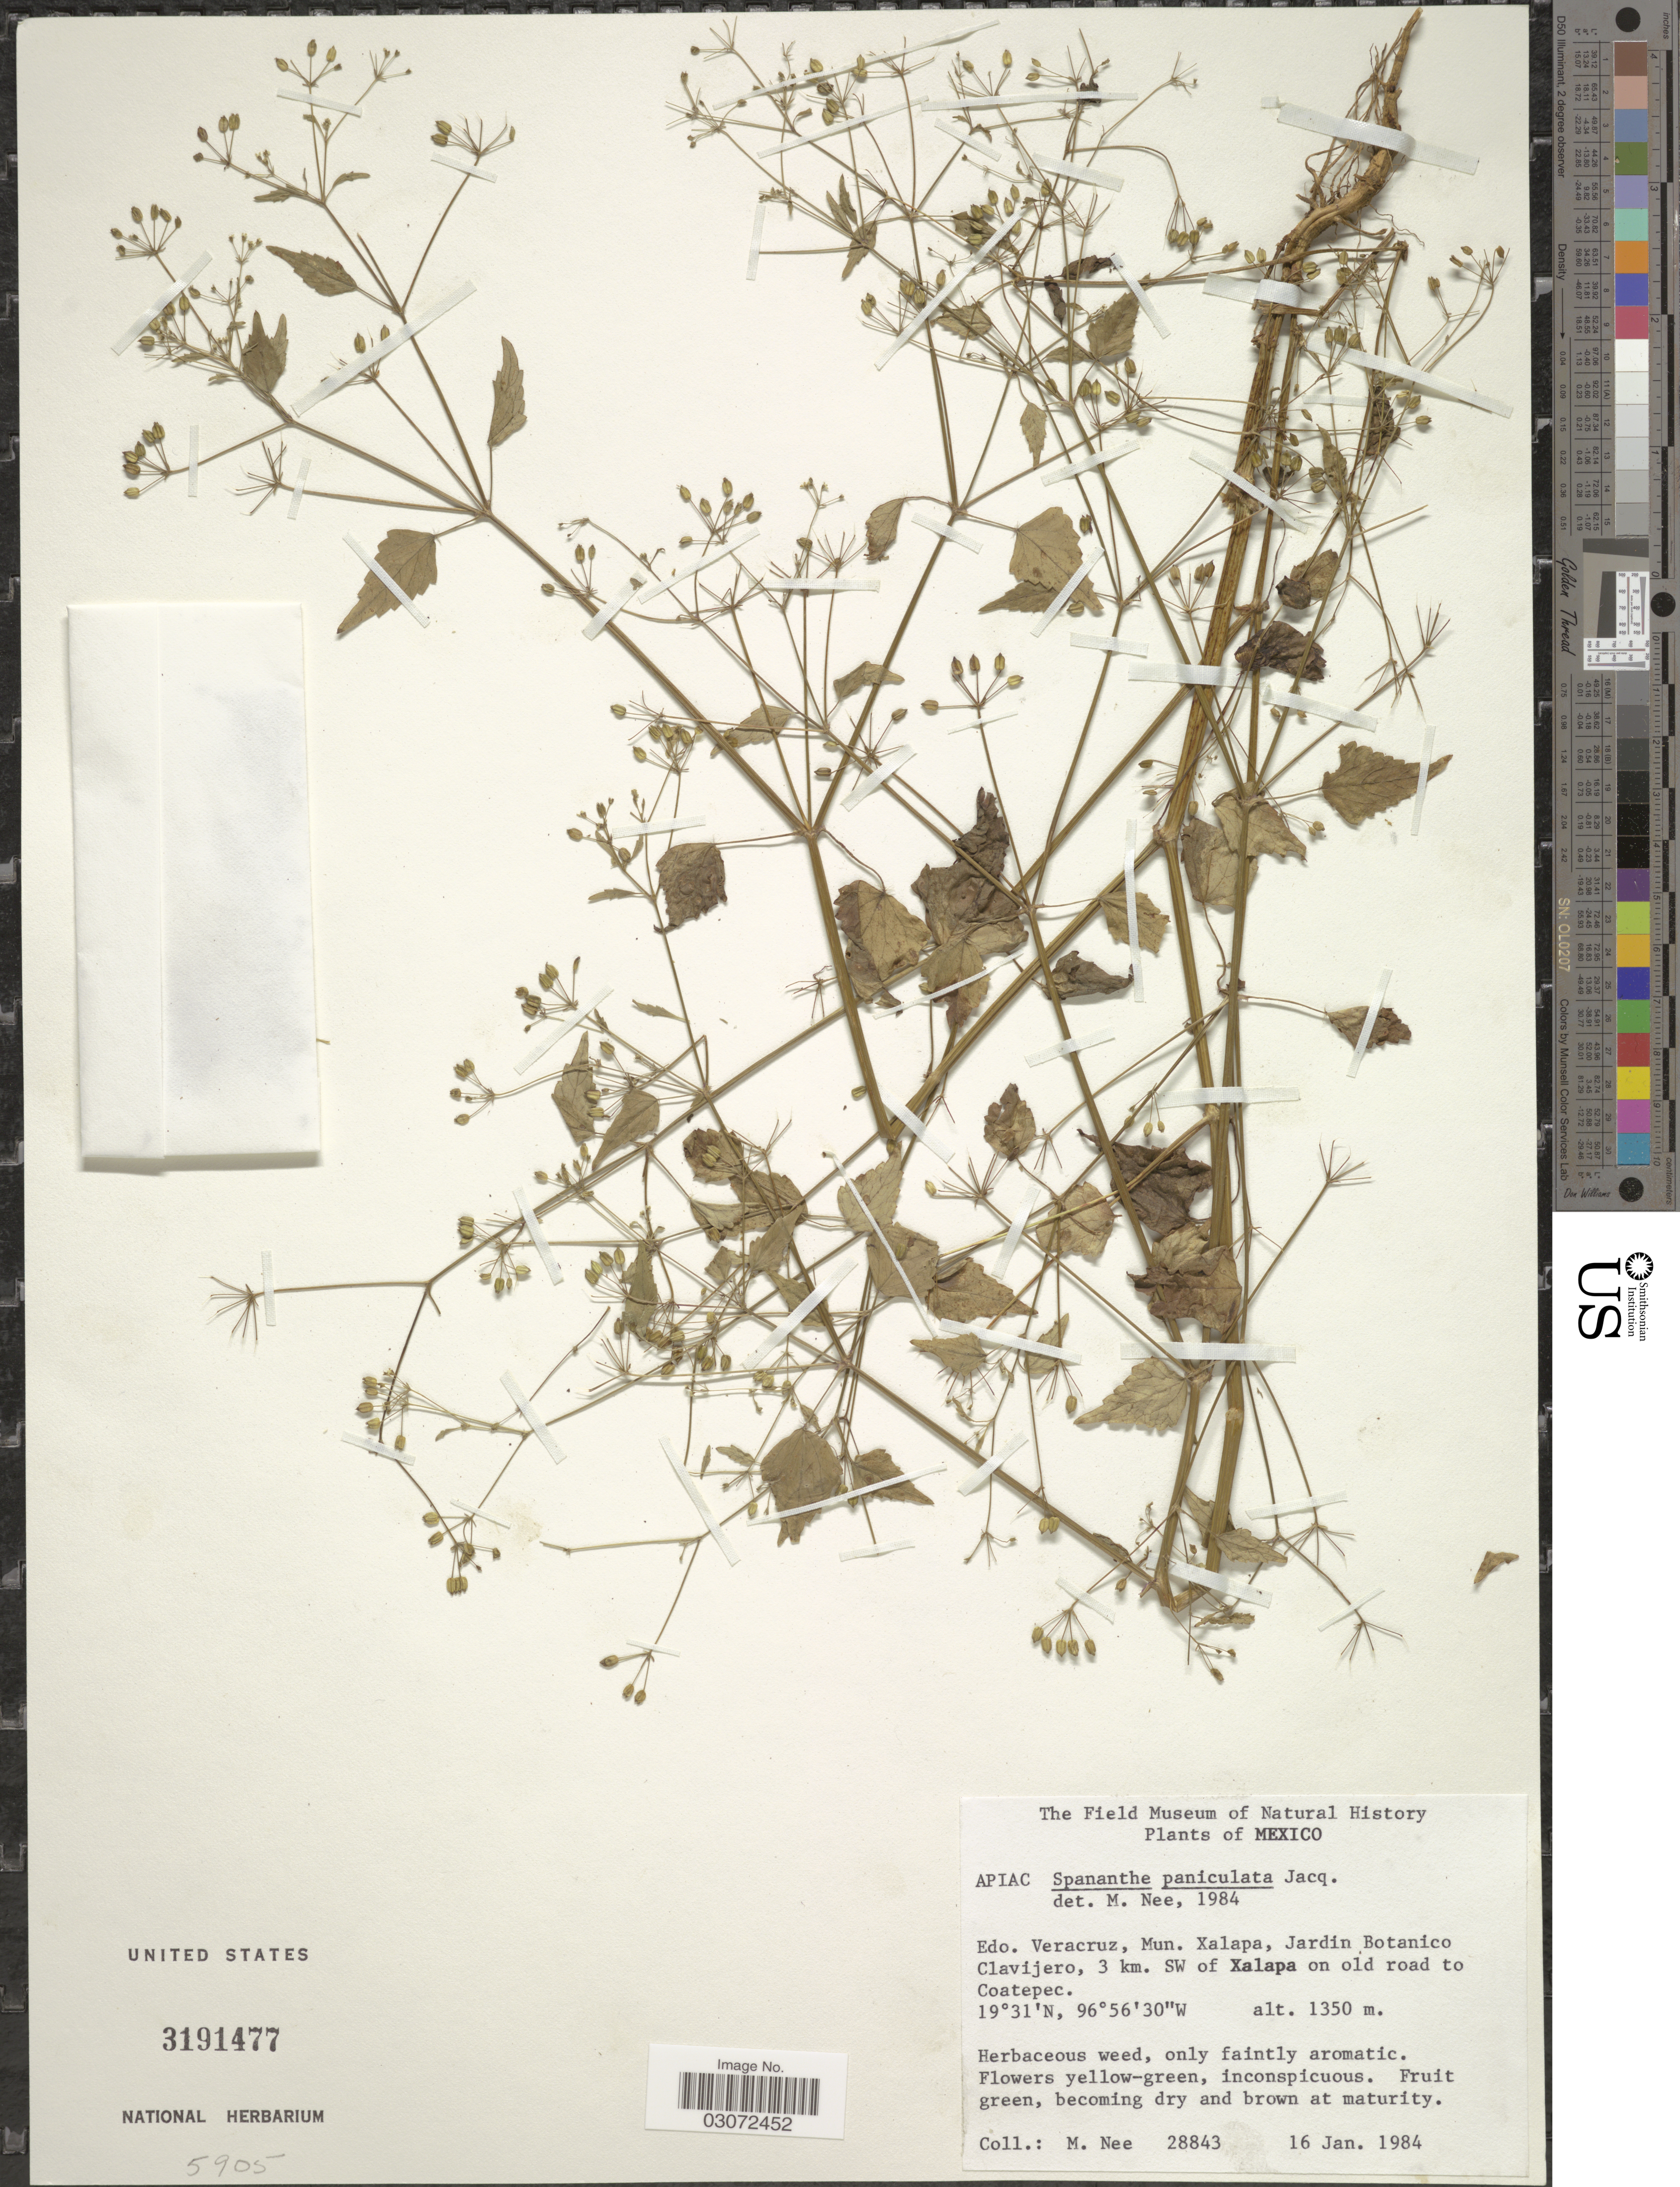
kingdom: Plantae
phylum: Tracheophyta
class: Magnoliopsida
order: Apiales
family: Apiaceae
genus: Spananthe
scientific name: Spananthe paniculata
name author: Jacq.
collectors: M. Nee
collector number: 28843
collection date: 1984-01-16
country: Mexico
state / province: Veracruz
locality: Edo. Veracruz, Mun. Xalapa, Jardin Botanico Clavijero, 3 km. SW of Xalapa on old road to Coatepec.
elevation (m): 1350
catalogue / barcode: US 3191477